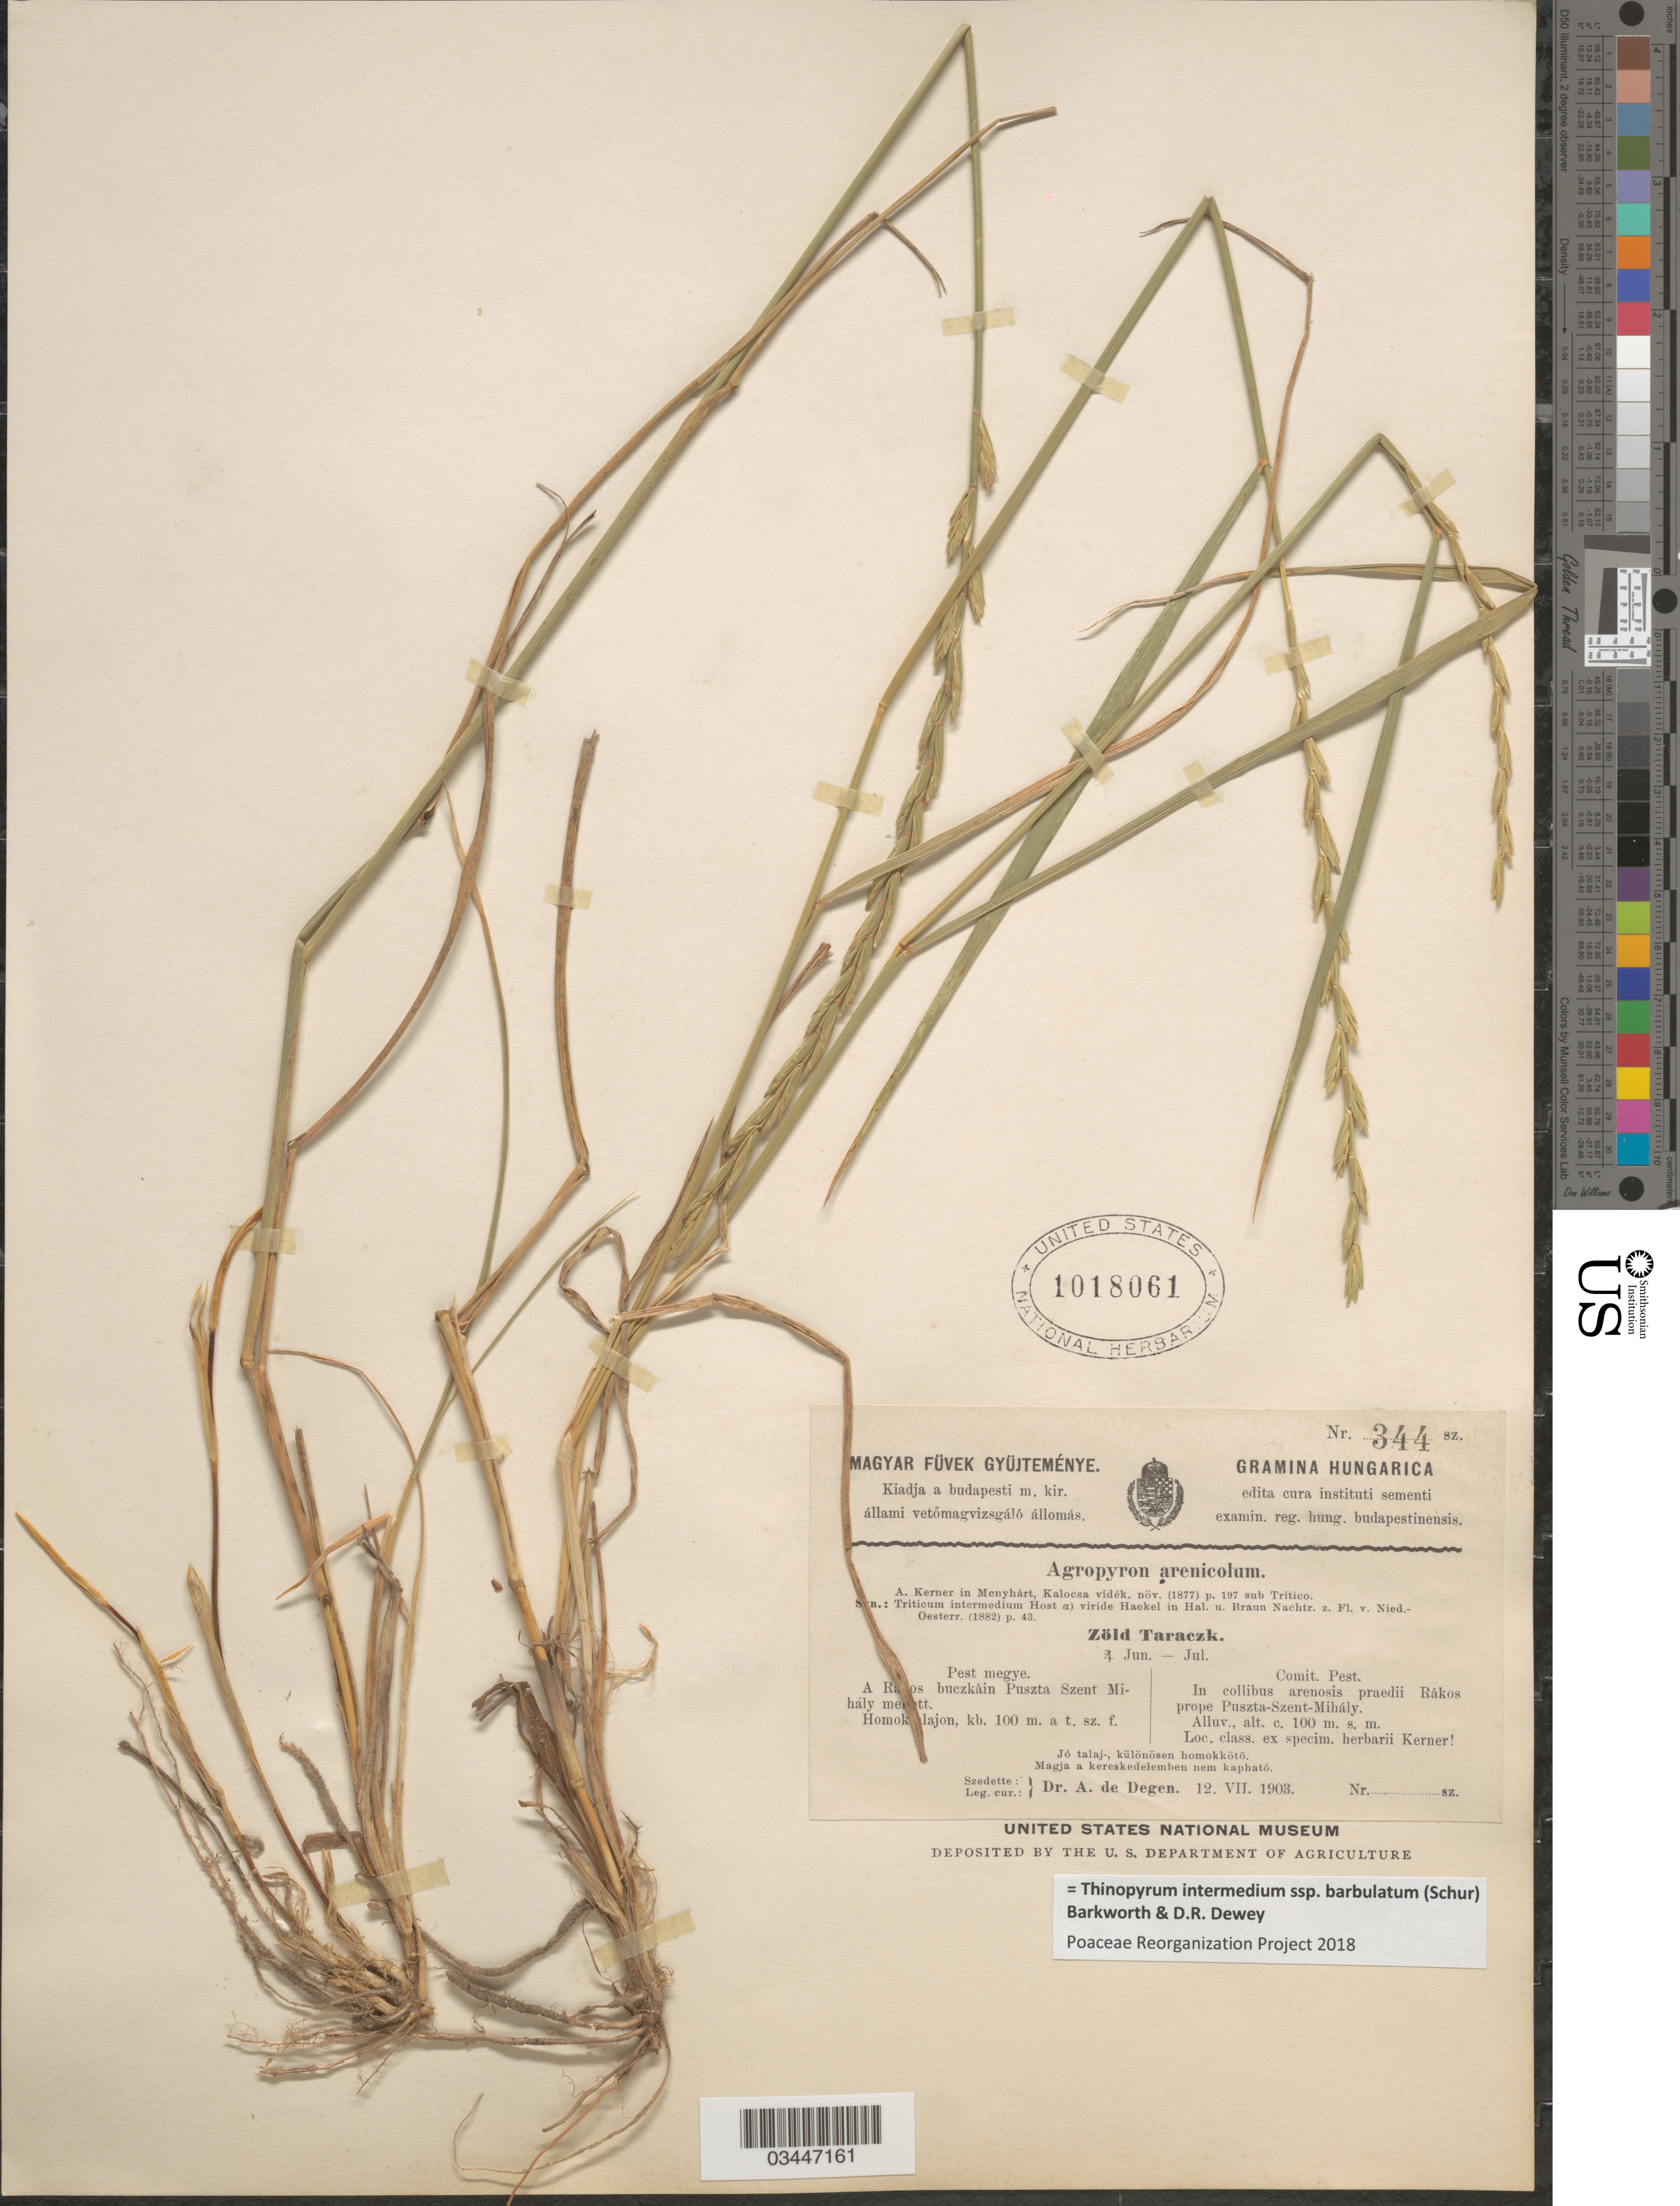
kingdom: Plantae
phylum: Tracheophyta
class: Liliopsida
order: Poales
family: Poaceae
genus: Thinopyrum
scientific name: Thinopyrum intermedium subsp. barbulatum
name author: (Schur) Barkworth & Dewey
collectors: A. Degen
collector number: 344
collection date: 1903-07-12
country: Hungary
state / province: Pest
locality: Hungarica. Comit. Pest. In collibus arenosis praedii Rákos prope Puszta-Szent-Mihály.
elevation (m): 100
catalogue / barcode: US 1018061